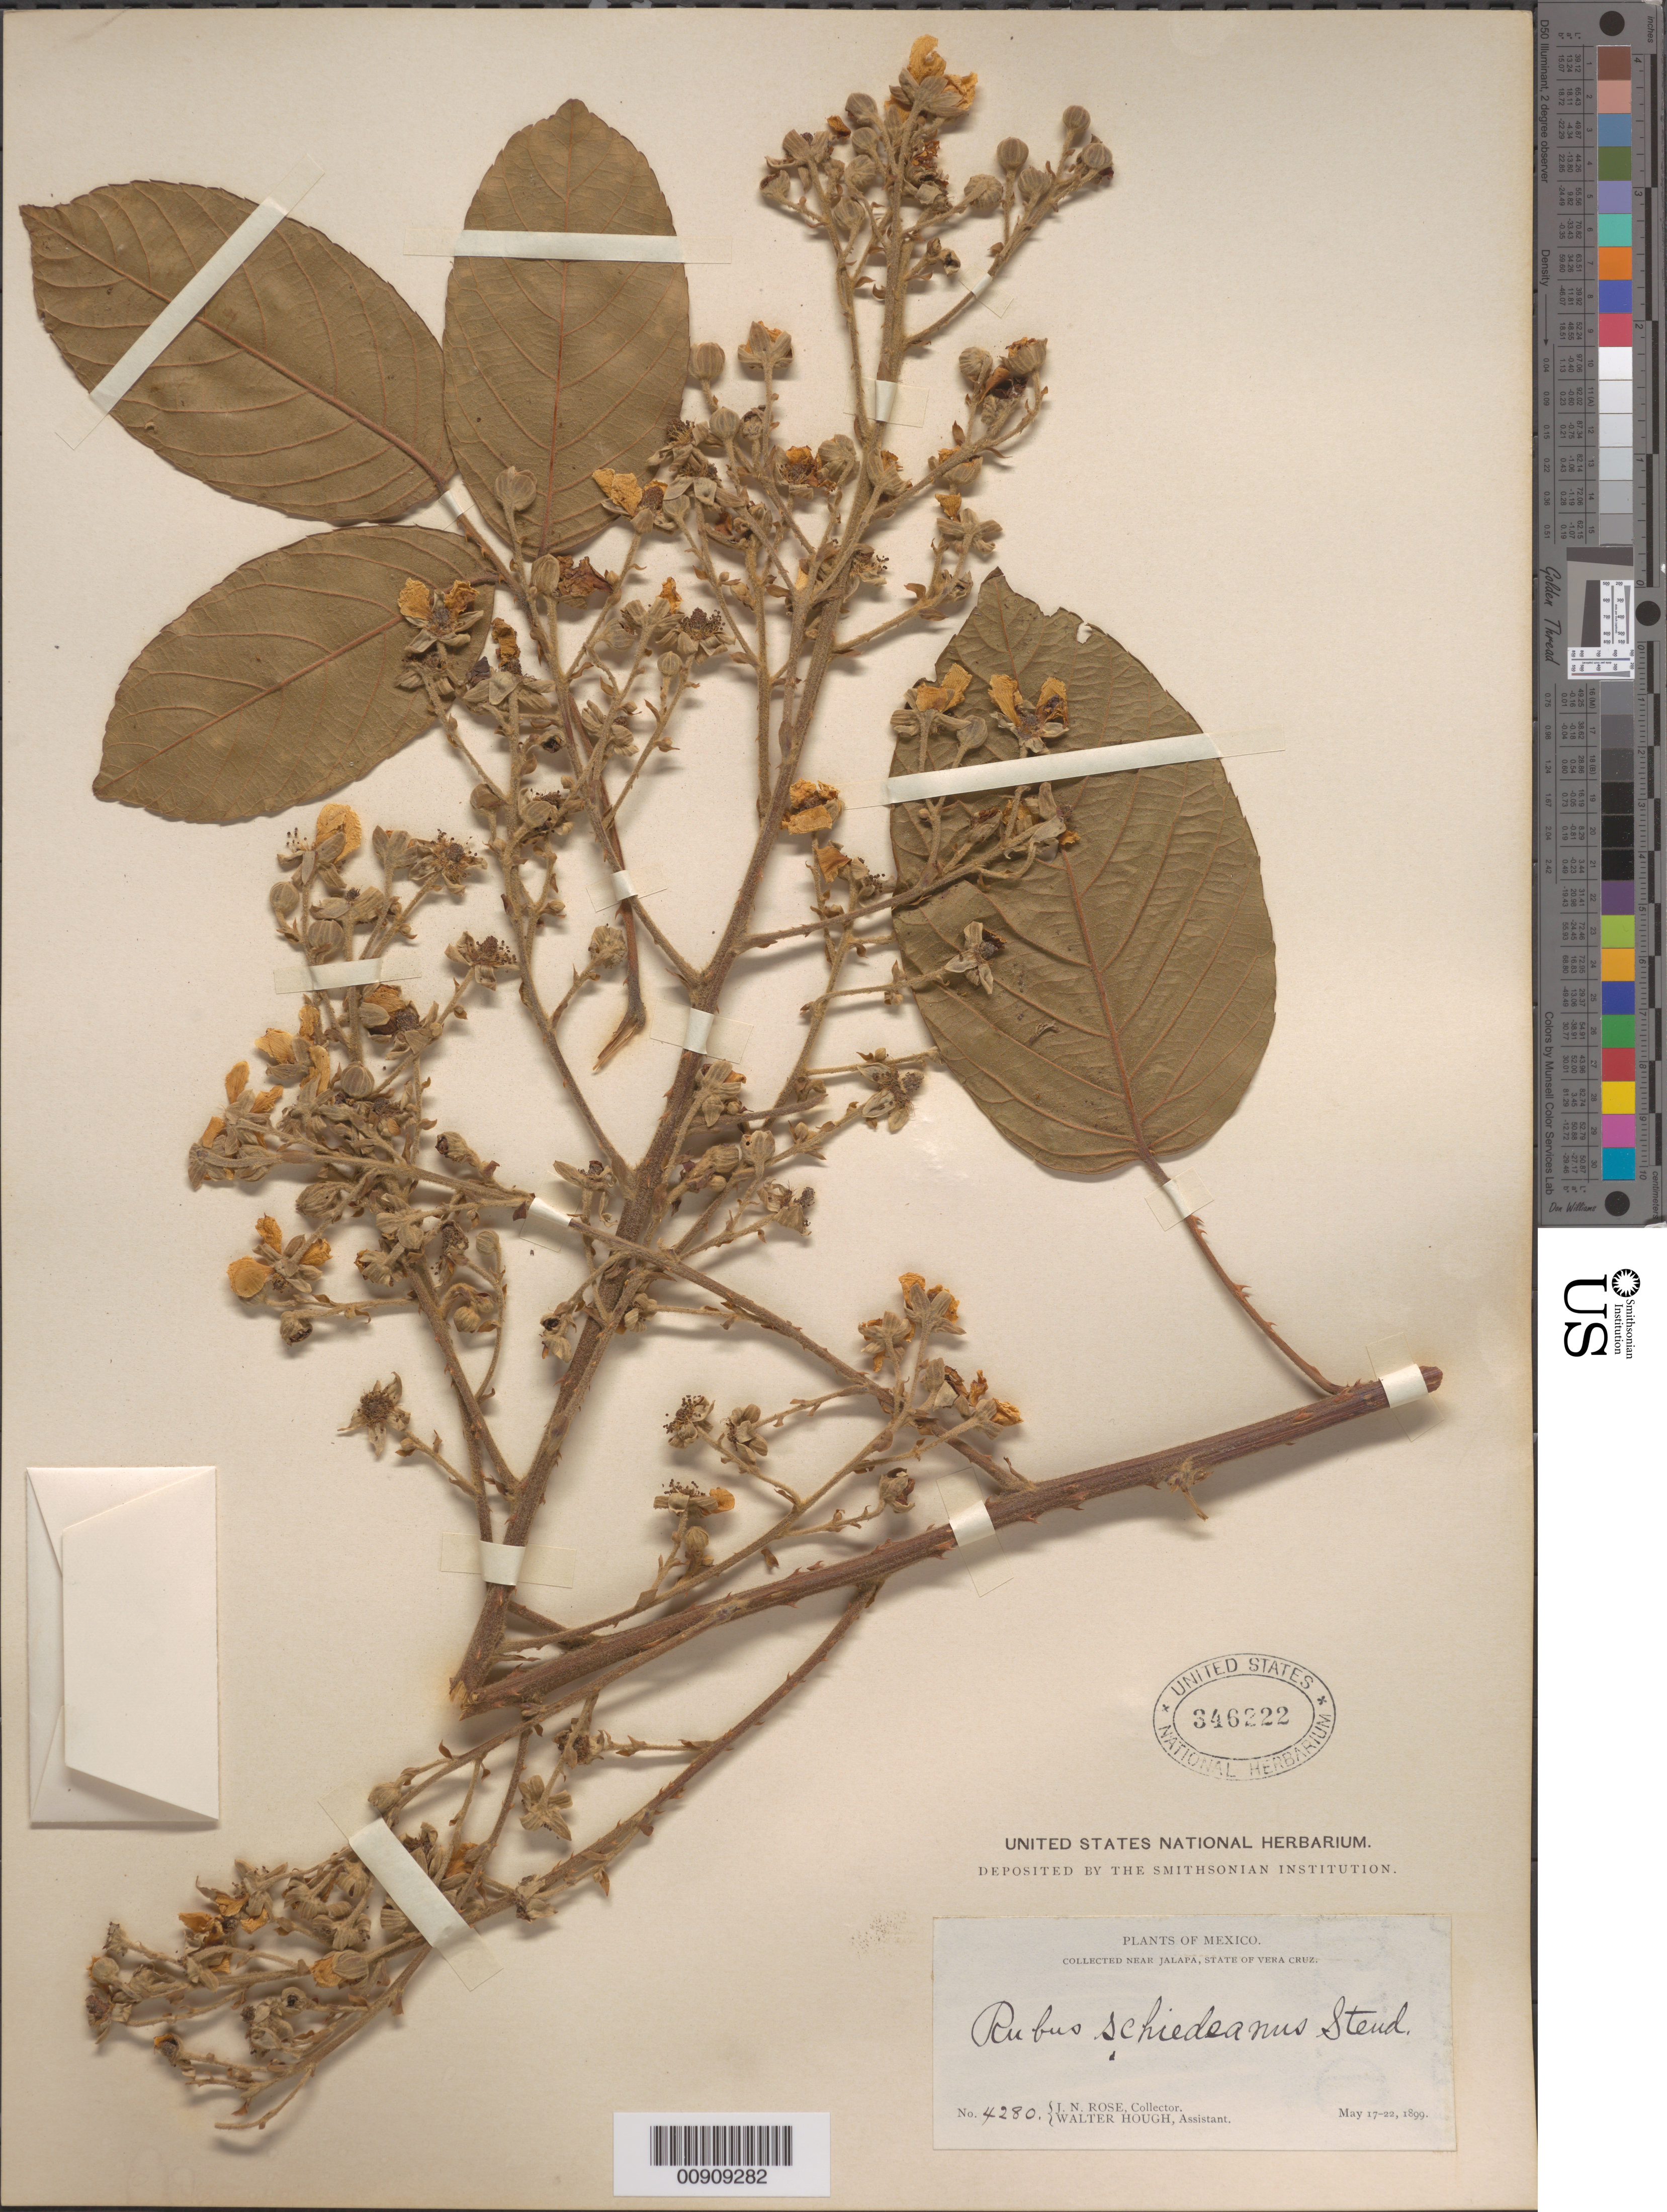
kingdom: Plantae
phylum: Tracheophyta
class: Magnoliopsida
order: Rosales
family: Rosaceae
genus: Rubus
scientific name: Rubus schmidelioides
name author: A. Cunn.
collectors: J. N. Rose & W. Hough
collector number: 4280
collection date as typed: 17 May 1899 to 22 May 1899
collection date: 1899-05-17/1899-05-22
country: Mexico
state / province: Veracruz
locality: Near Jalapa, State of Veracruz.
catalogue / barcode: US 346222